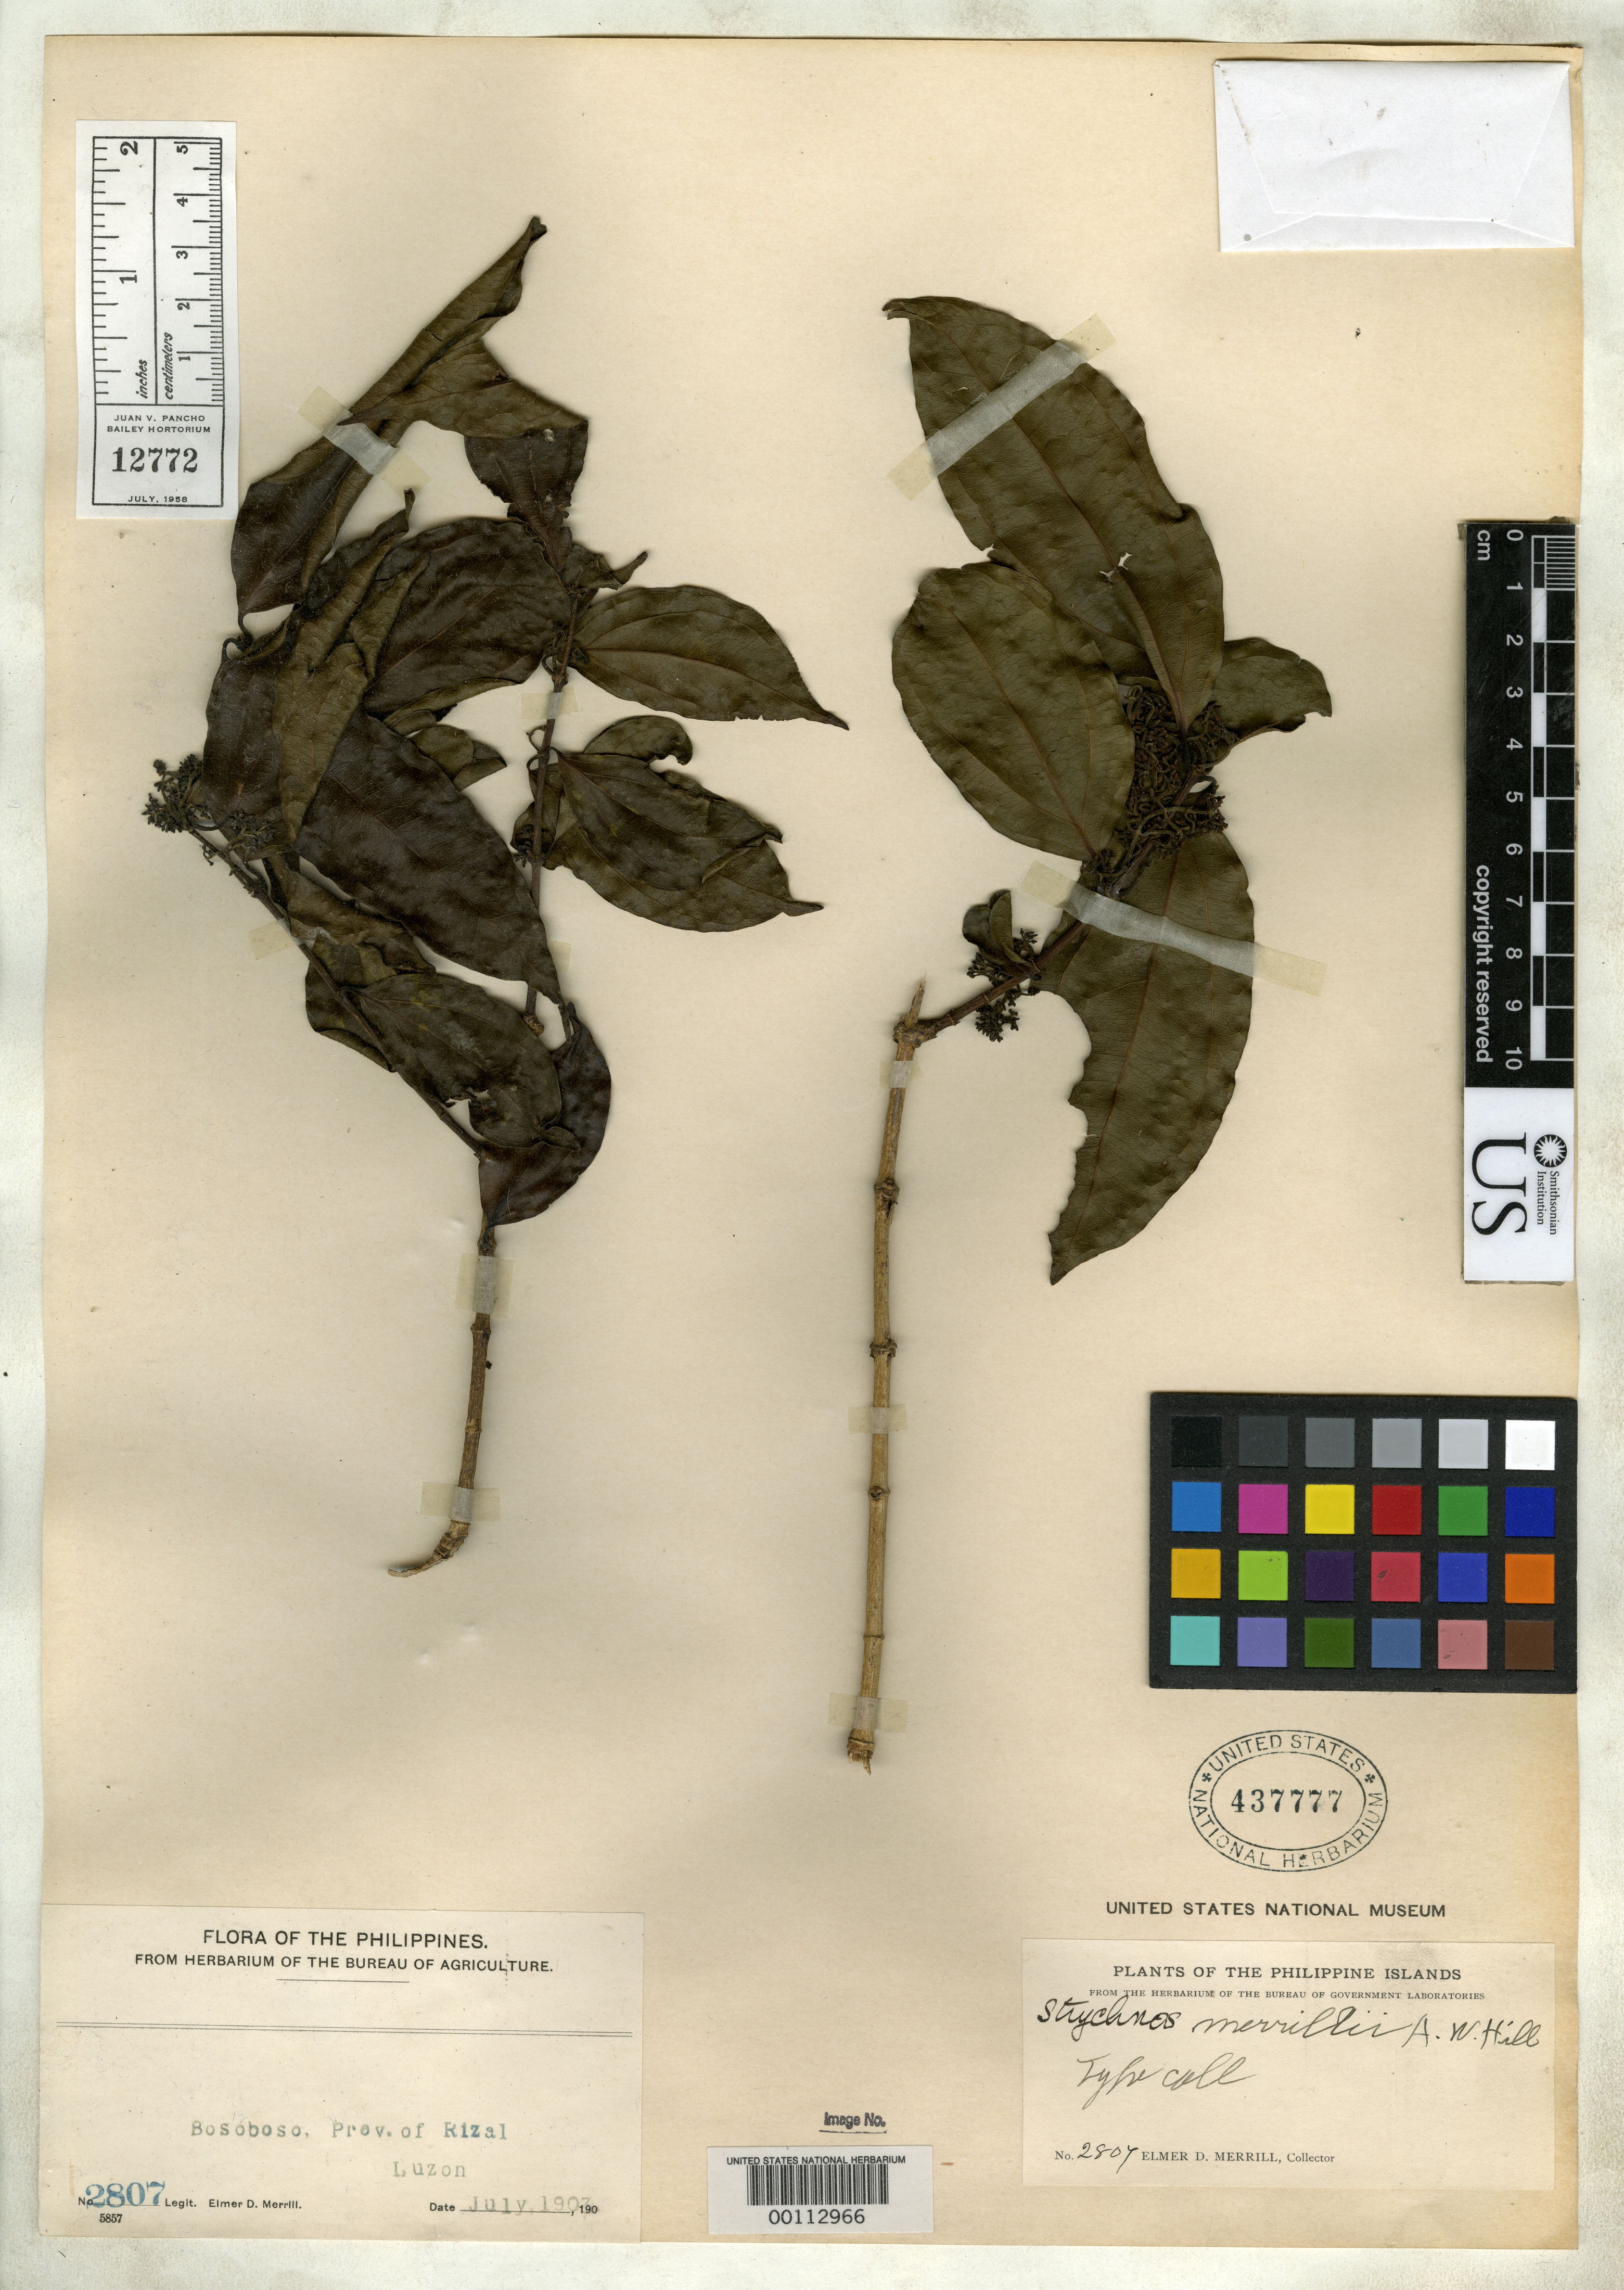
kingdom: Plantae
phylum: Tracheophyta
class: Magnoliopsida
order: Gentianales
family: Loganiaceae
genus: Strychnos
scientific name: Strychnos merrillii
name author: A.W. Hill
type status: Isotype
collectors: E. D. Merrill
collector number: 2807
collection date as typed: Jul 1907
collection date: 1907-07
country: Philippines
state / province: Calabarzon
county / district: Rizal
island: Luzon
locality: Bosoboso.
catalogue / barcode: US 437777